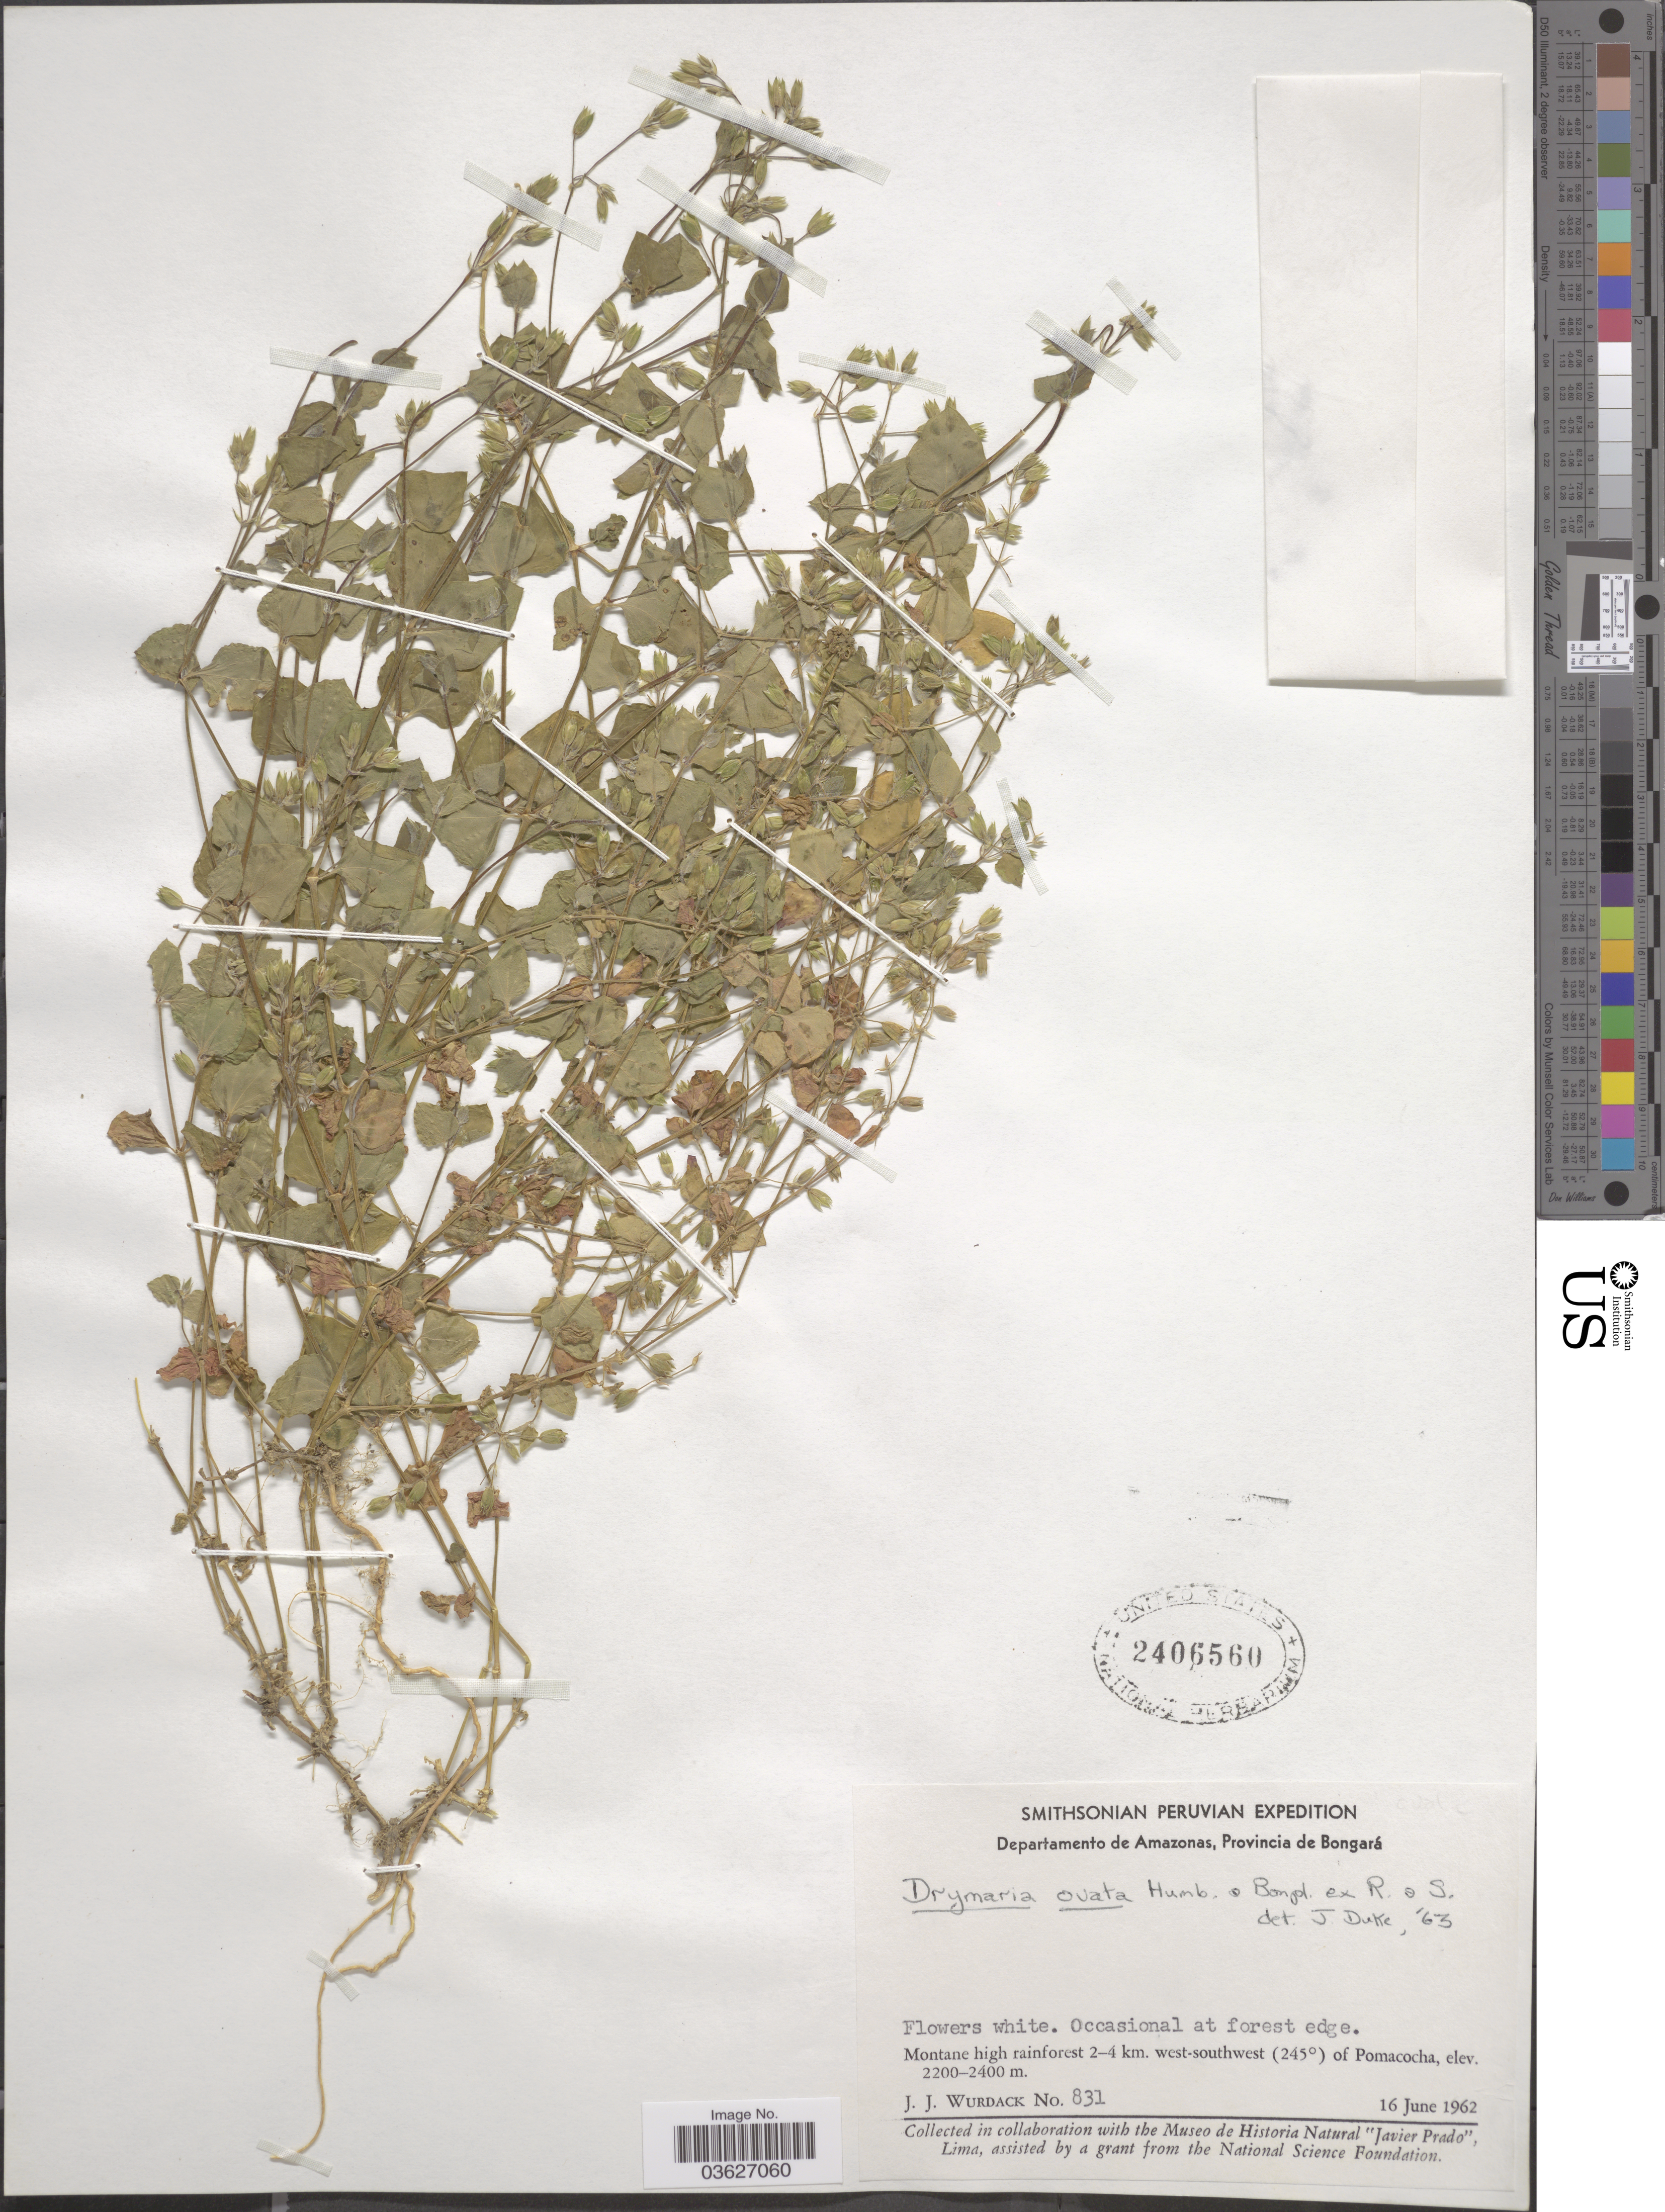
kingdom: Plantae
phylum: Tracheophyta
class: Magnoliopsida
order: Caryophyllales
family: Caryophyllaceae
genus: Drymaria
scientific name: Drymaria ovata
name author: Humb. & Bonpl. ex Schult.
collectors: J. J. Wurdack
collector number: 831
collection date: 1962-06-16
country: Peru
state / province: Amazonas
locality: Departamento de Amazonas, Provincia de Bongará. Montane high rainforest 2-4 km. west-southwest (245°) of Pomacocha.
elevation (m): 2200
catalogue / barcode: US 2406560